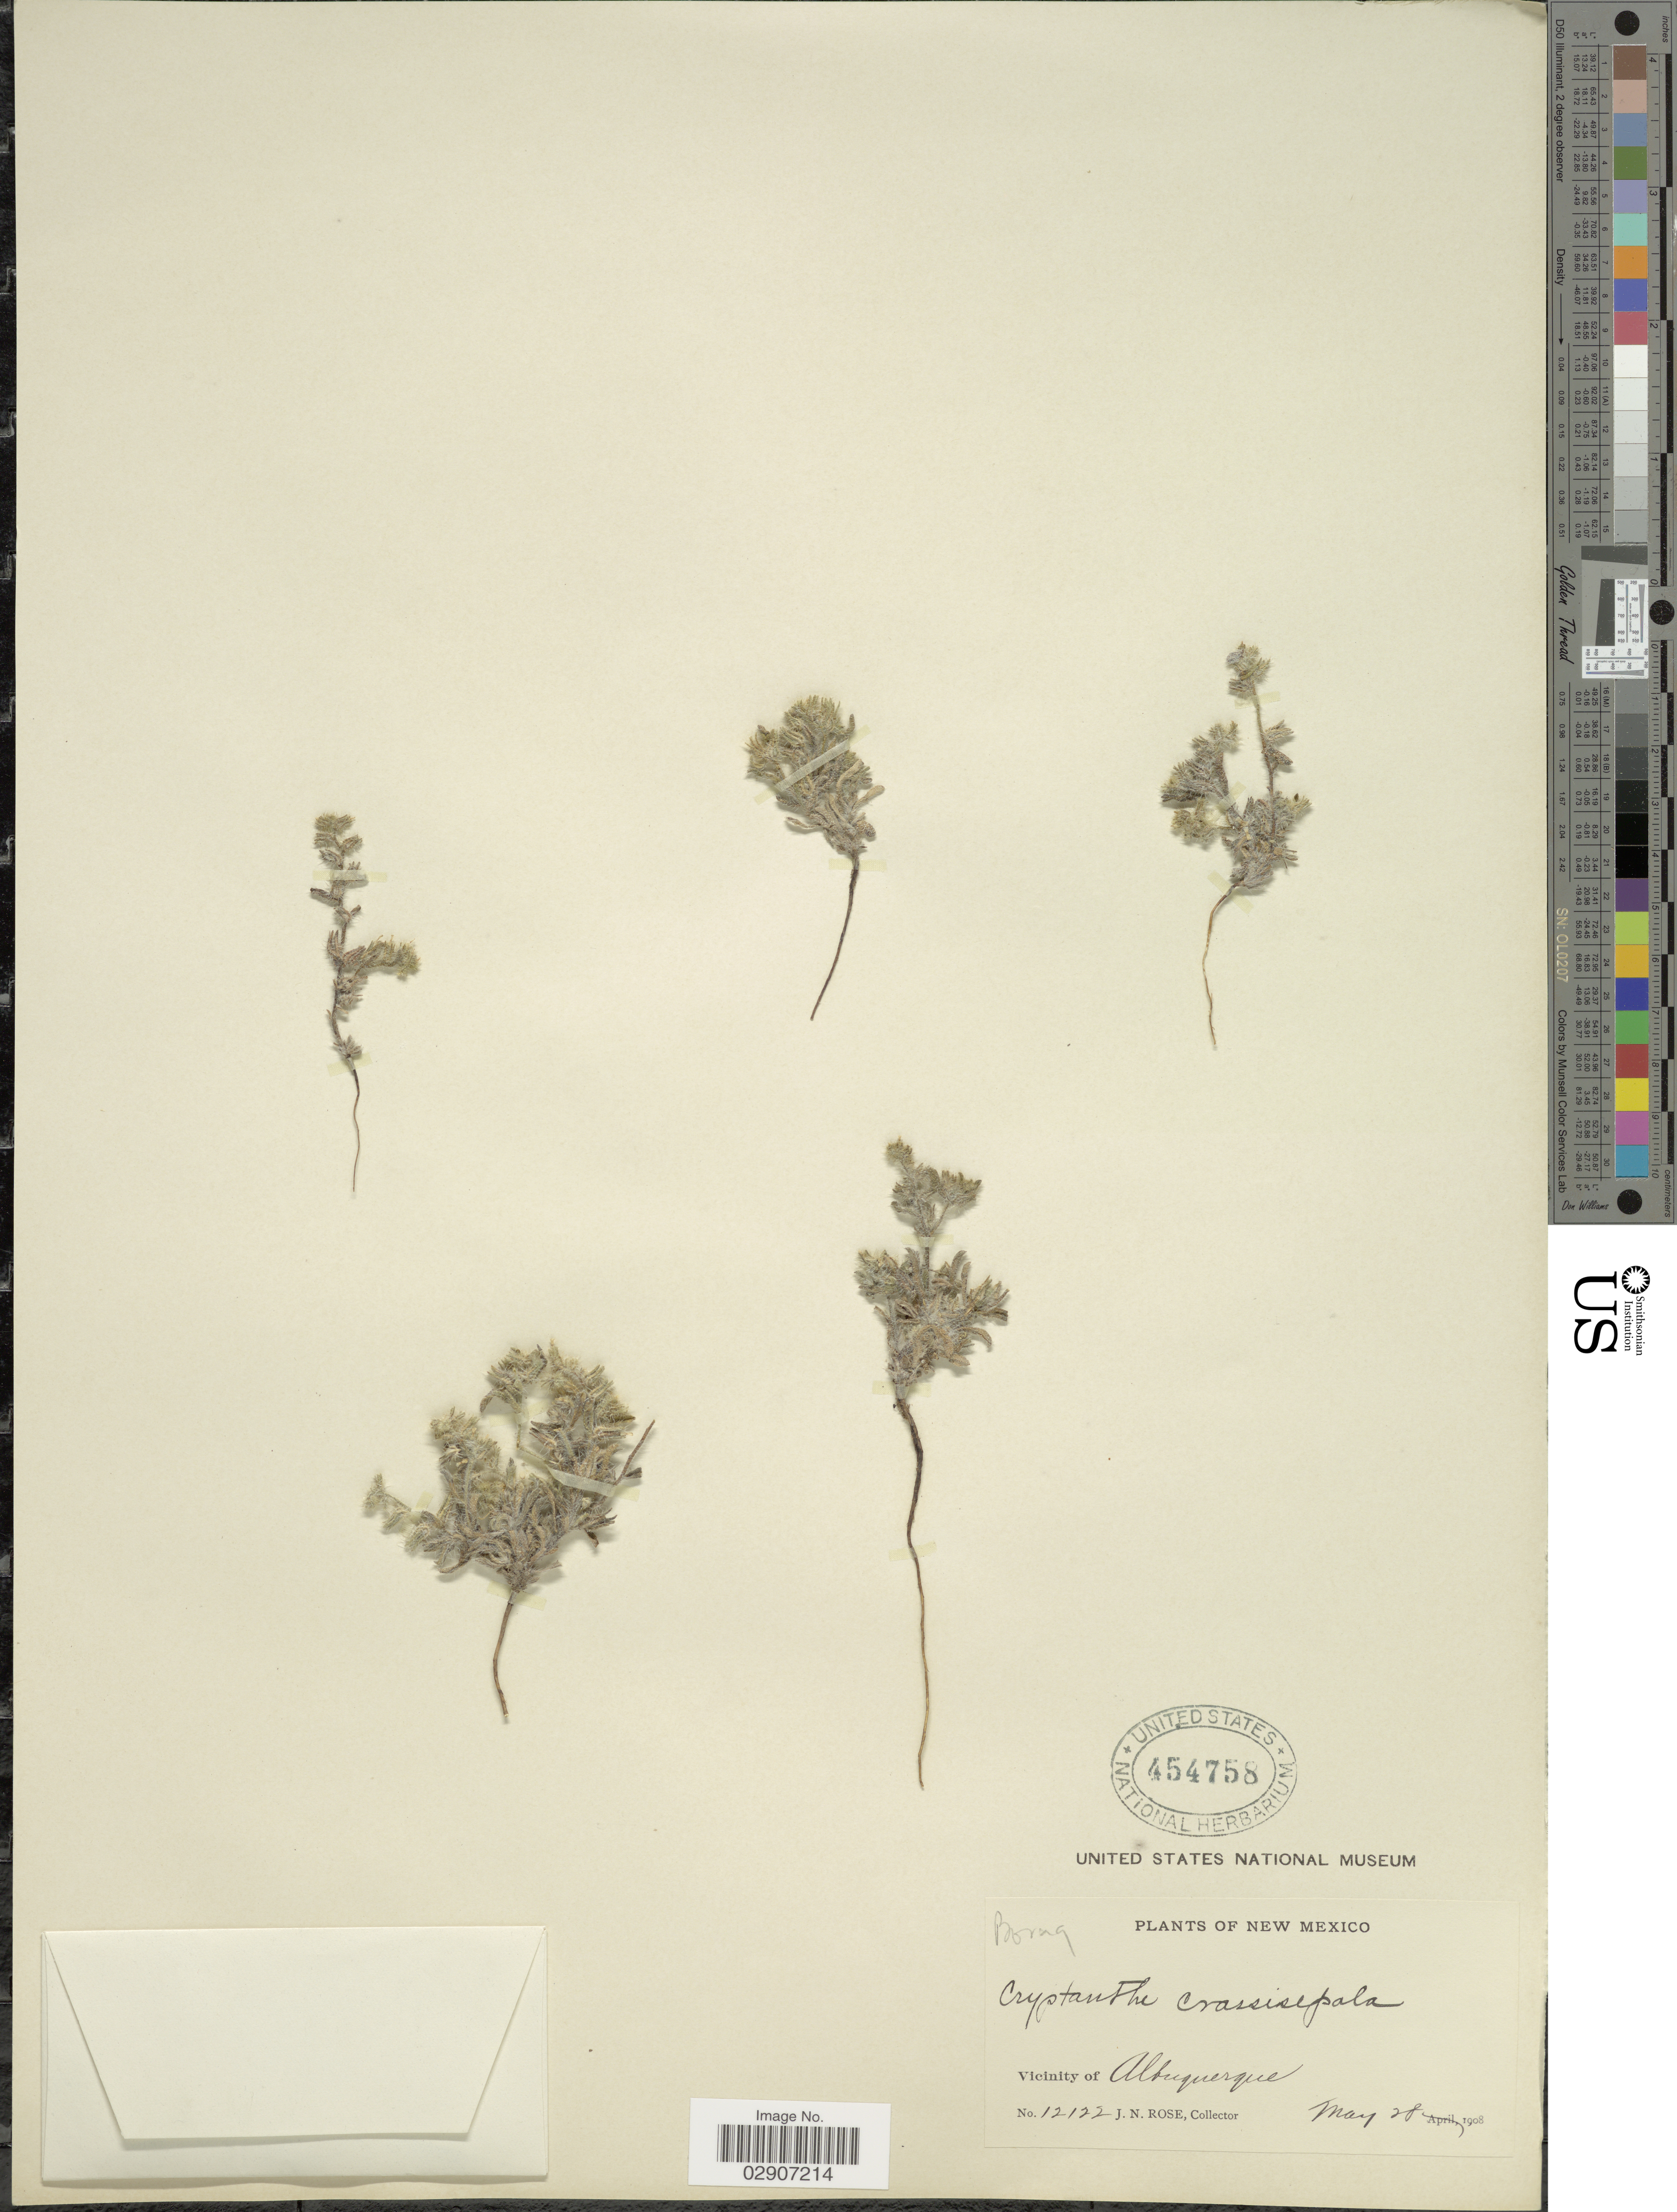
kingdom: Plantae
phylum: Tracheophyta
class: Magnoliopsida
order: Boraginales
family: Boraginaceae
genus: Cryptantha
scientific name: Cryptantha crassisepala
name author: (Torr. & A. Gray) Greene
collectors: J. N. Rose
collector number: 12122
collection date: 1908-05-28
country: United States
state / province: New Mexico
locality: Vicinity of Albuquerque.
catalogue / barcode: US 454758